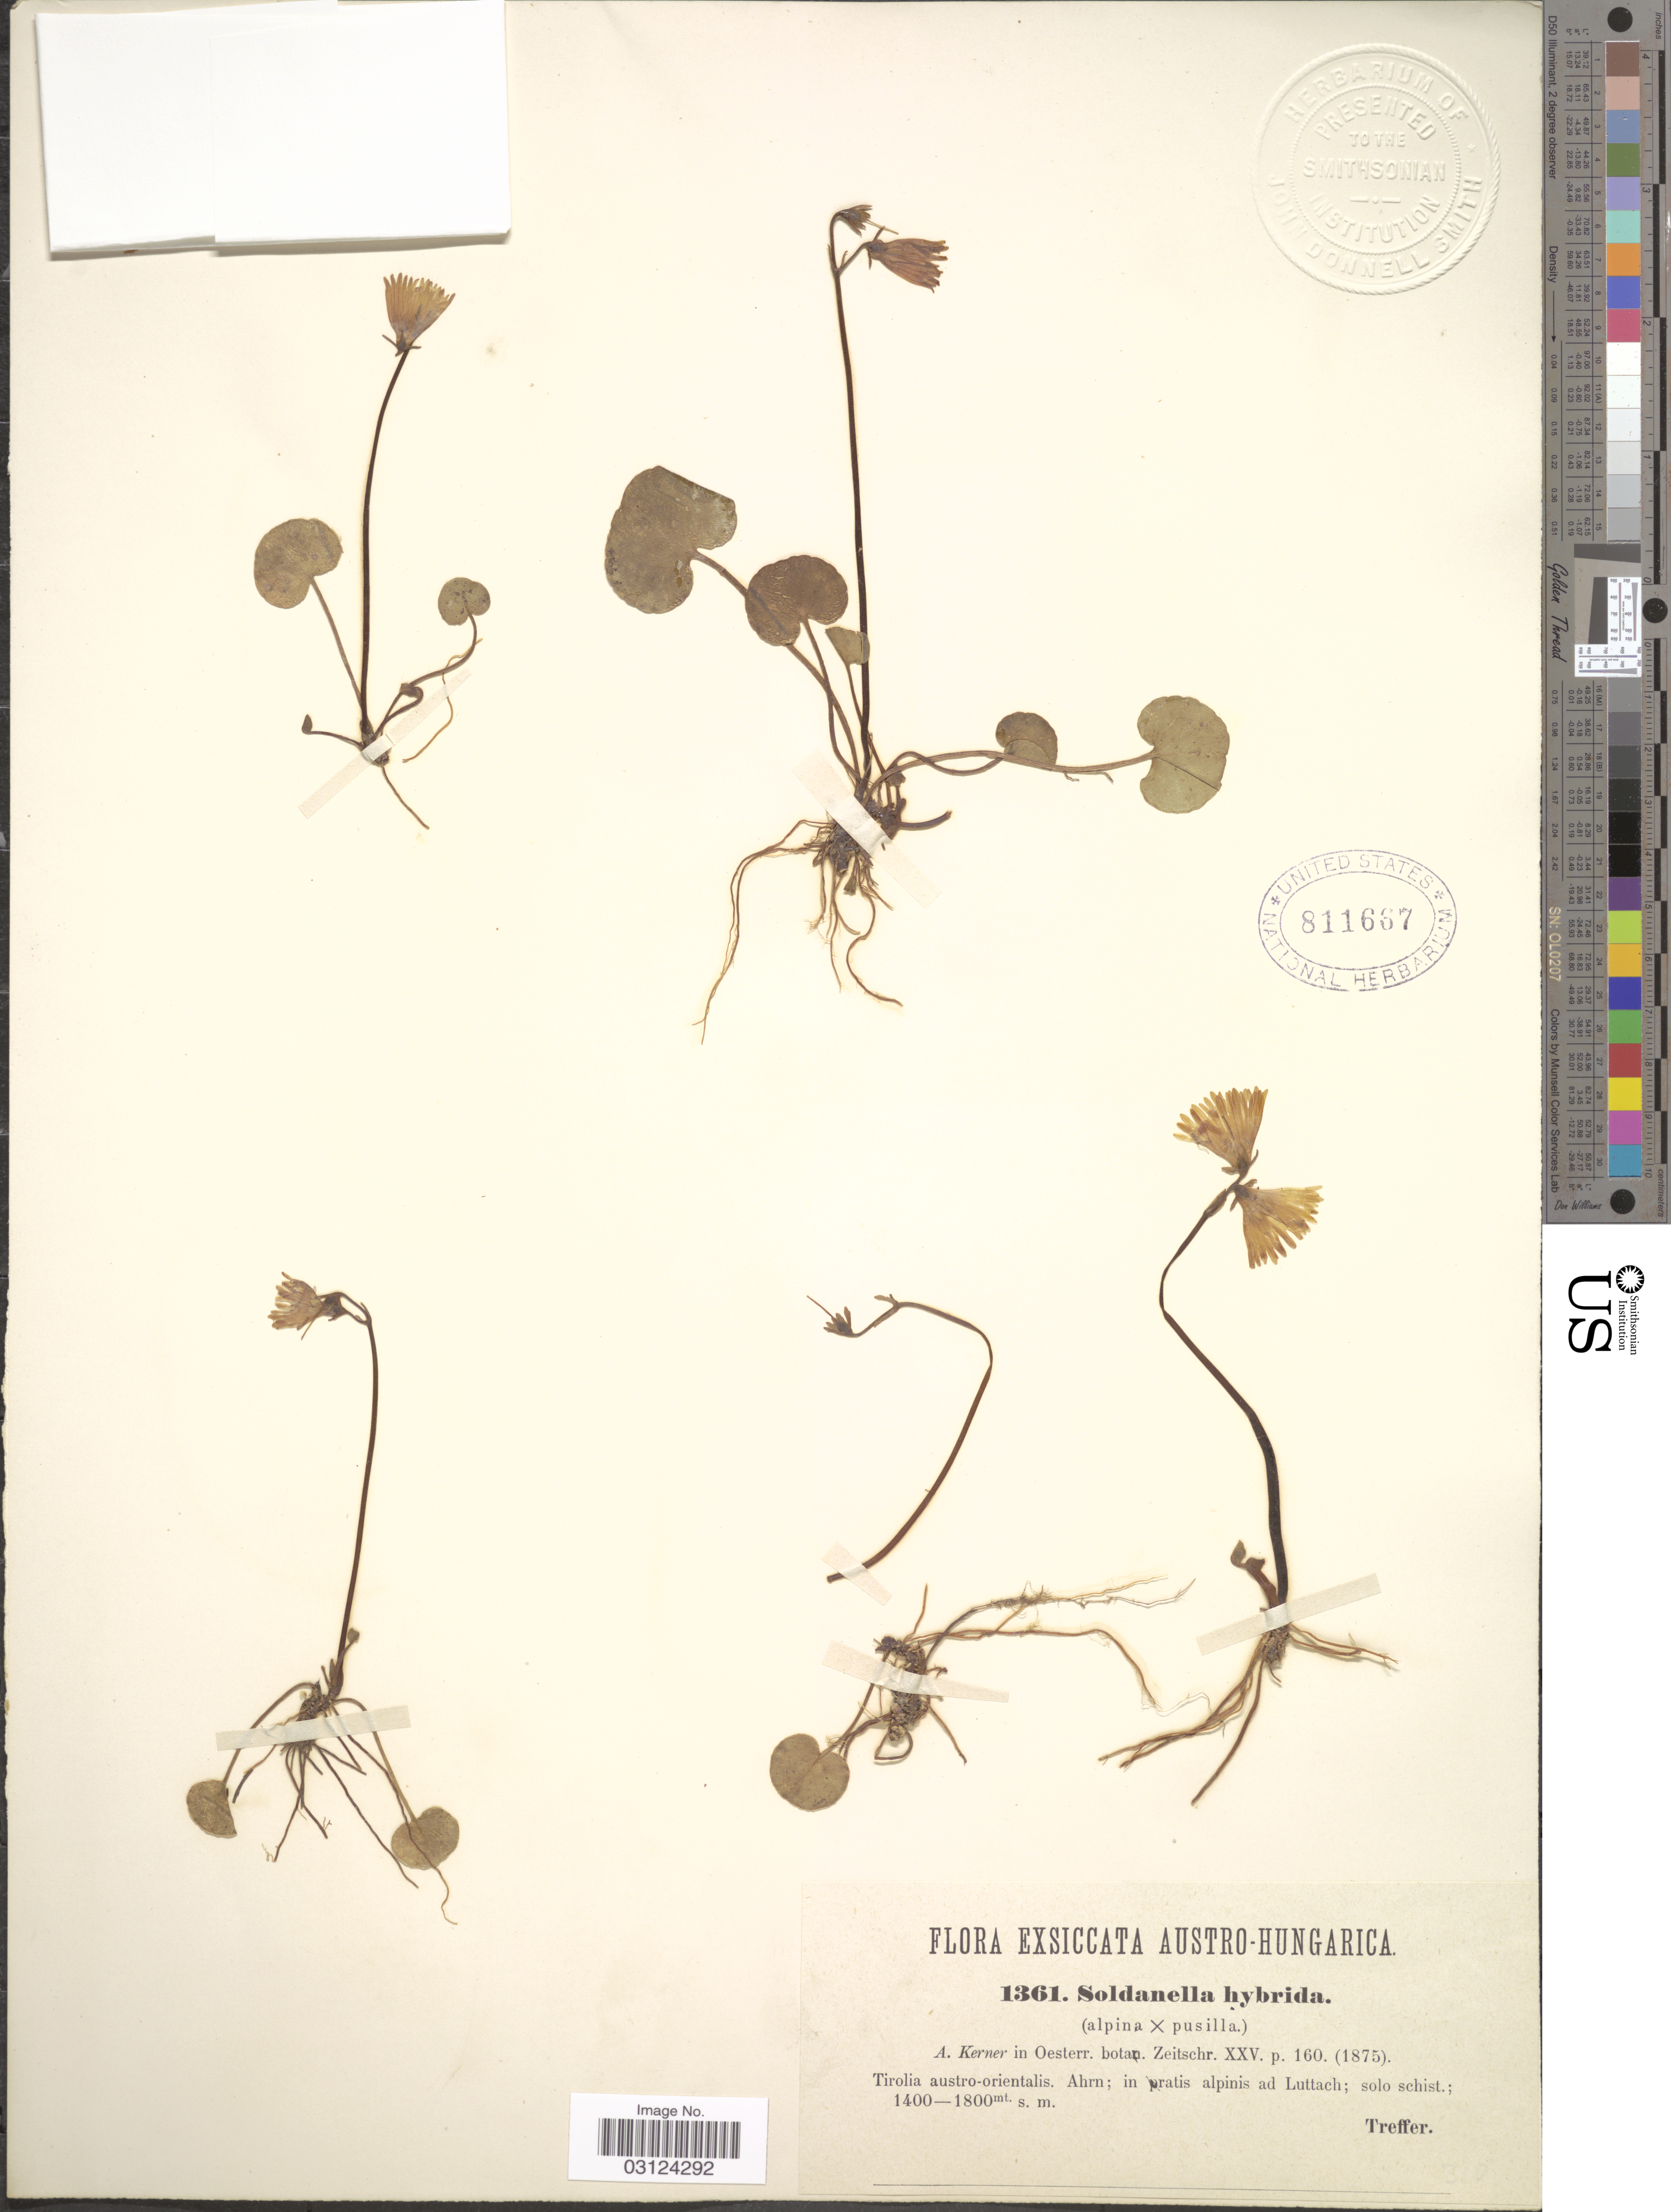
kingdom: Plantae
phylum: Tracheophyta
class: Magnoliopsida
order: Ericales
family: Primulaceae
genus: Soldanella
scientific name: Soldanella x hybrida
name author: A. Kern.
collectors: Treffer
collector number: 1361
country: Italy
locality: Austro-Hungarica, Tirolia austro-orientalis. Ahrn; in pratis alpinis ad Luttach.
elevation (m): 1400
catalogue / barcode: US 811667